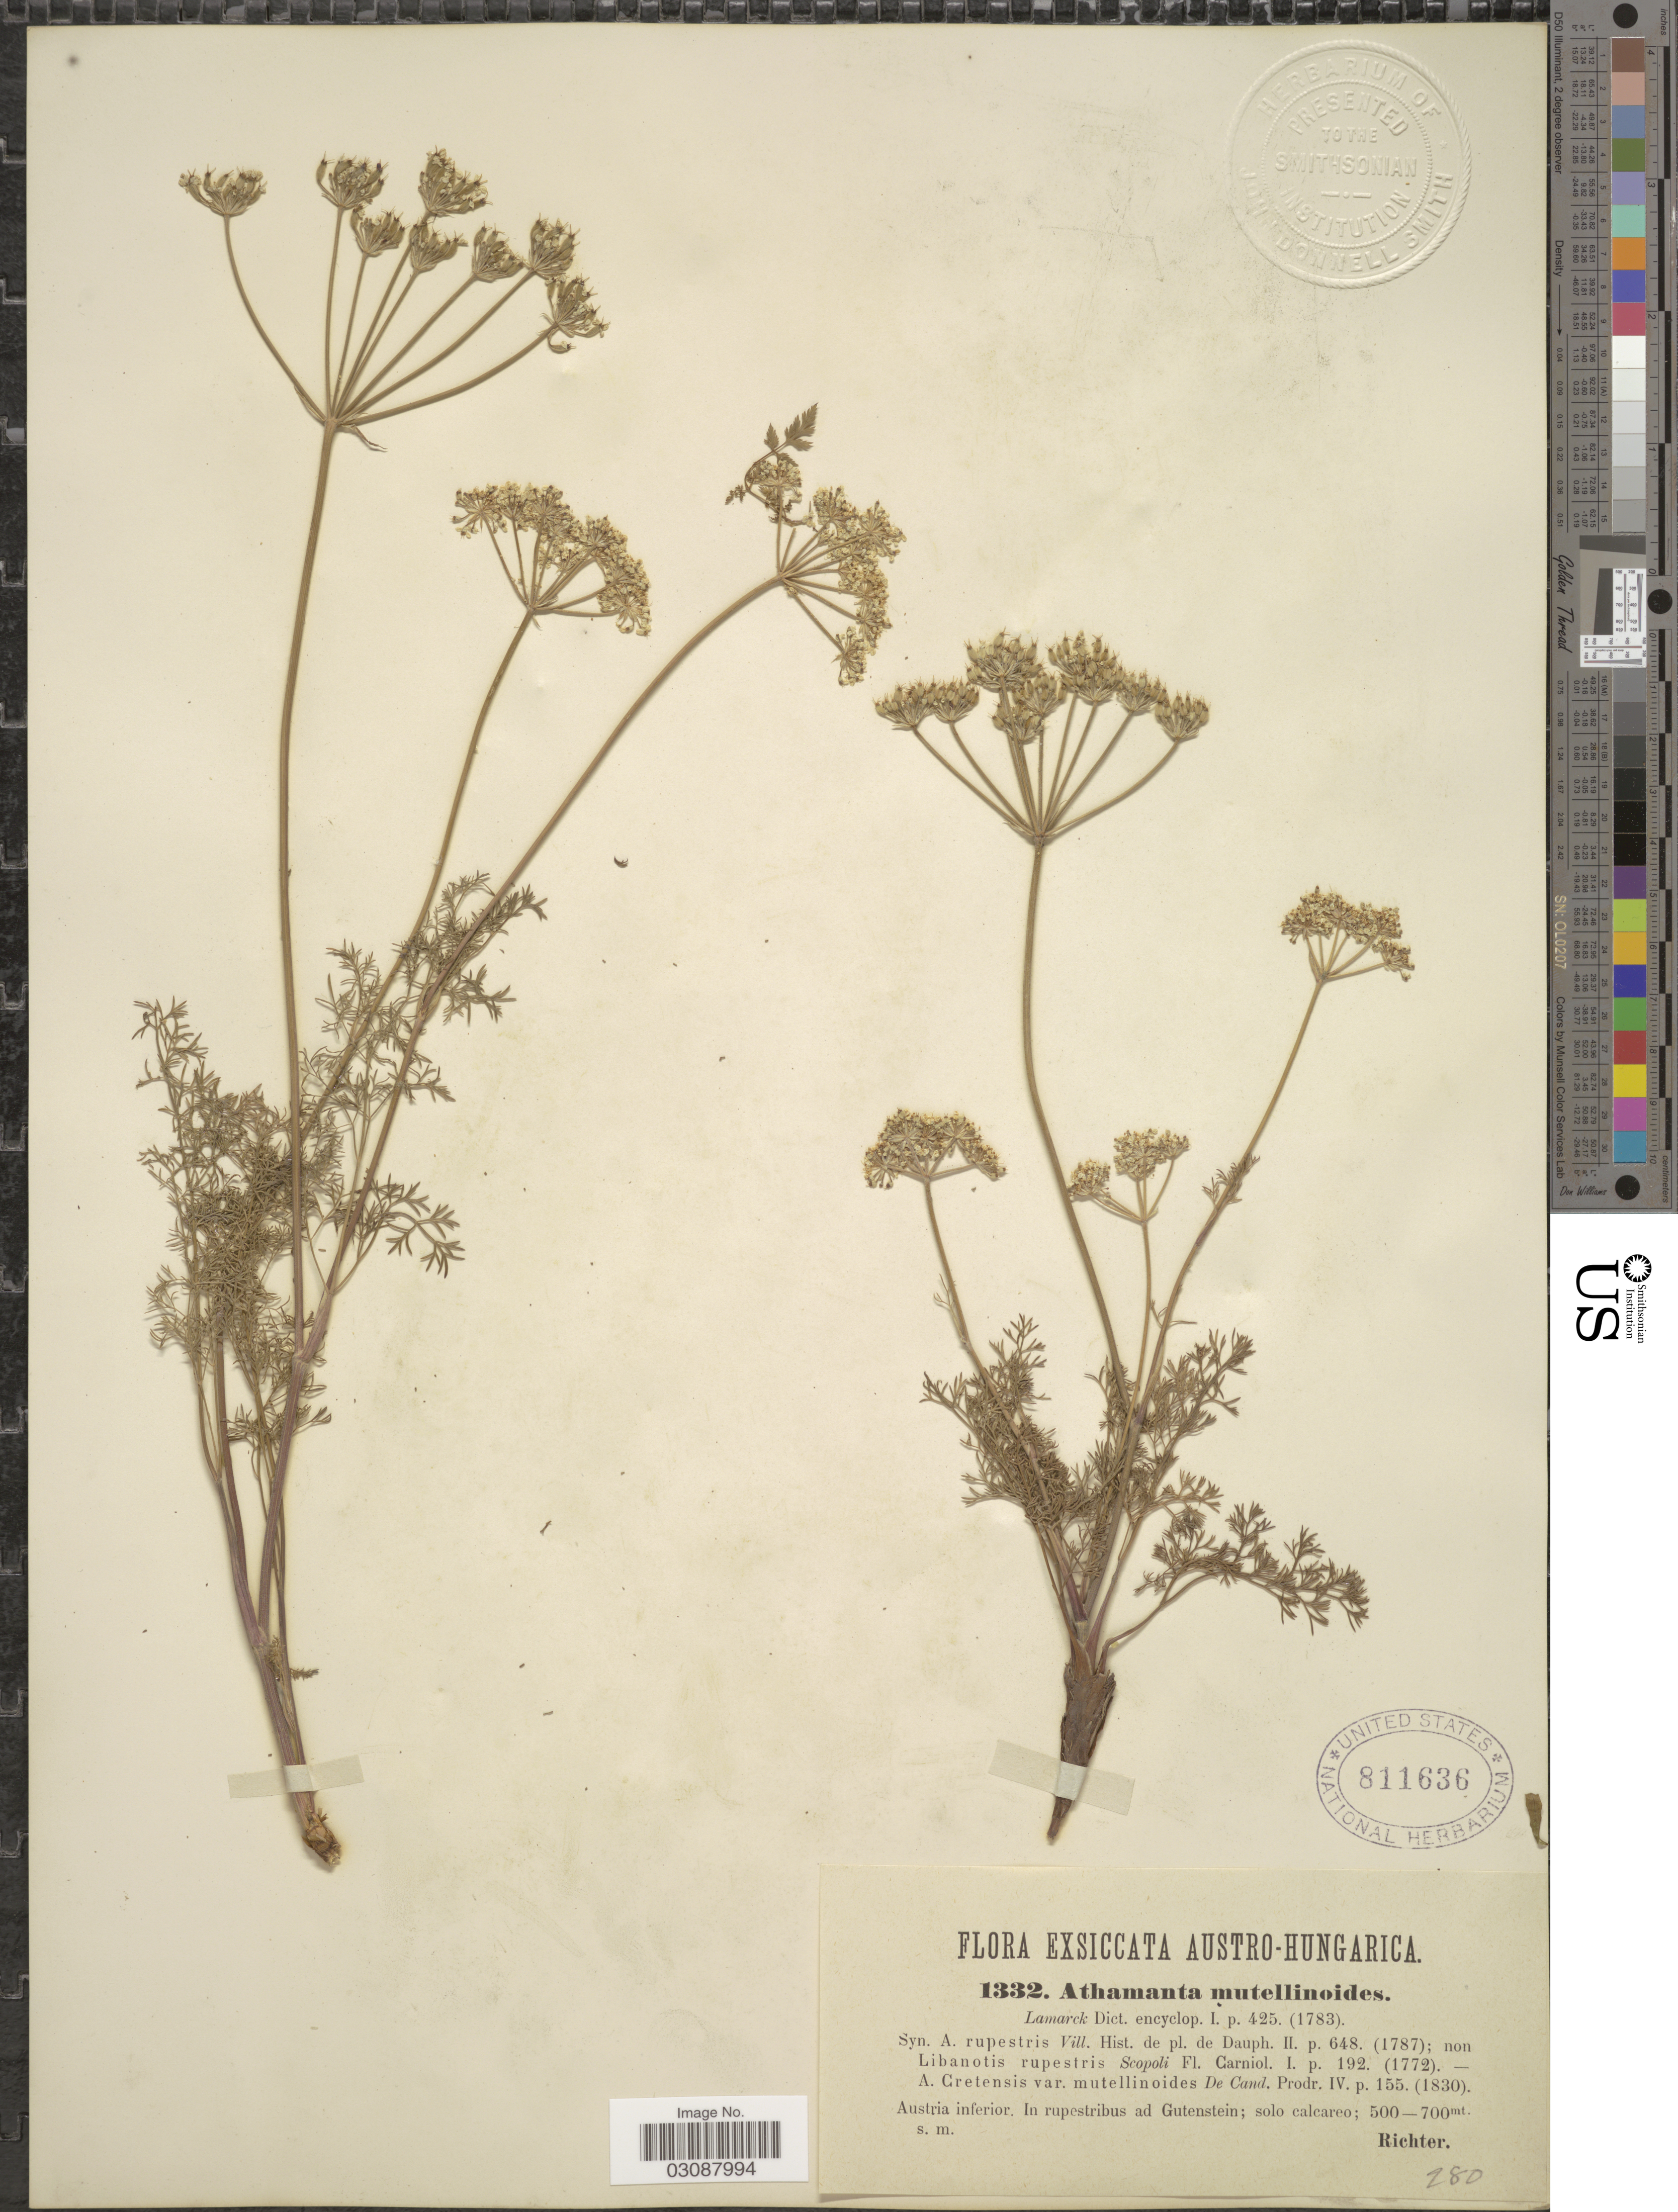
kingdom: Plantae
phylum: Tracheophyta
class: Magnoliopsida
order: Apiales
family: Apiaceae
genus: Athamanta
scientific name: Athamanta mutellinoides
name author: Lam.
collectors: -- Richter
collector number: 1332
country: Austria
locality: Austria inferior. In rupestribus ad Gutenstein; solo calcareo.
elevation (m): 500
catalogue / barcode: US 811636